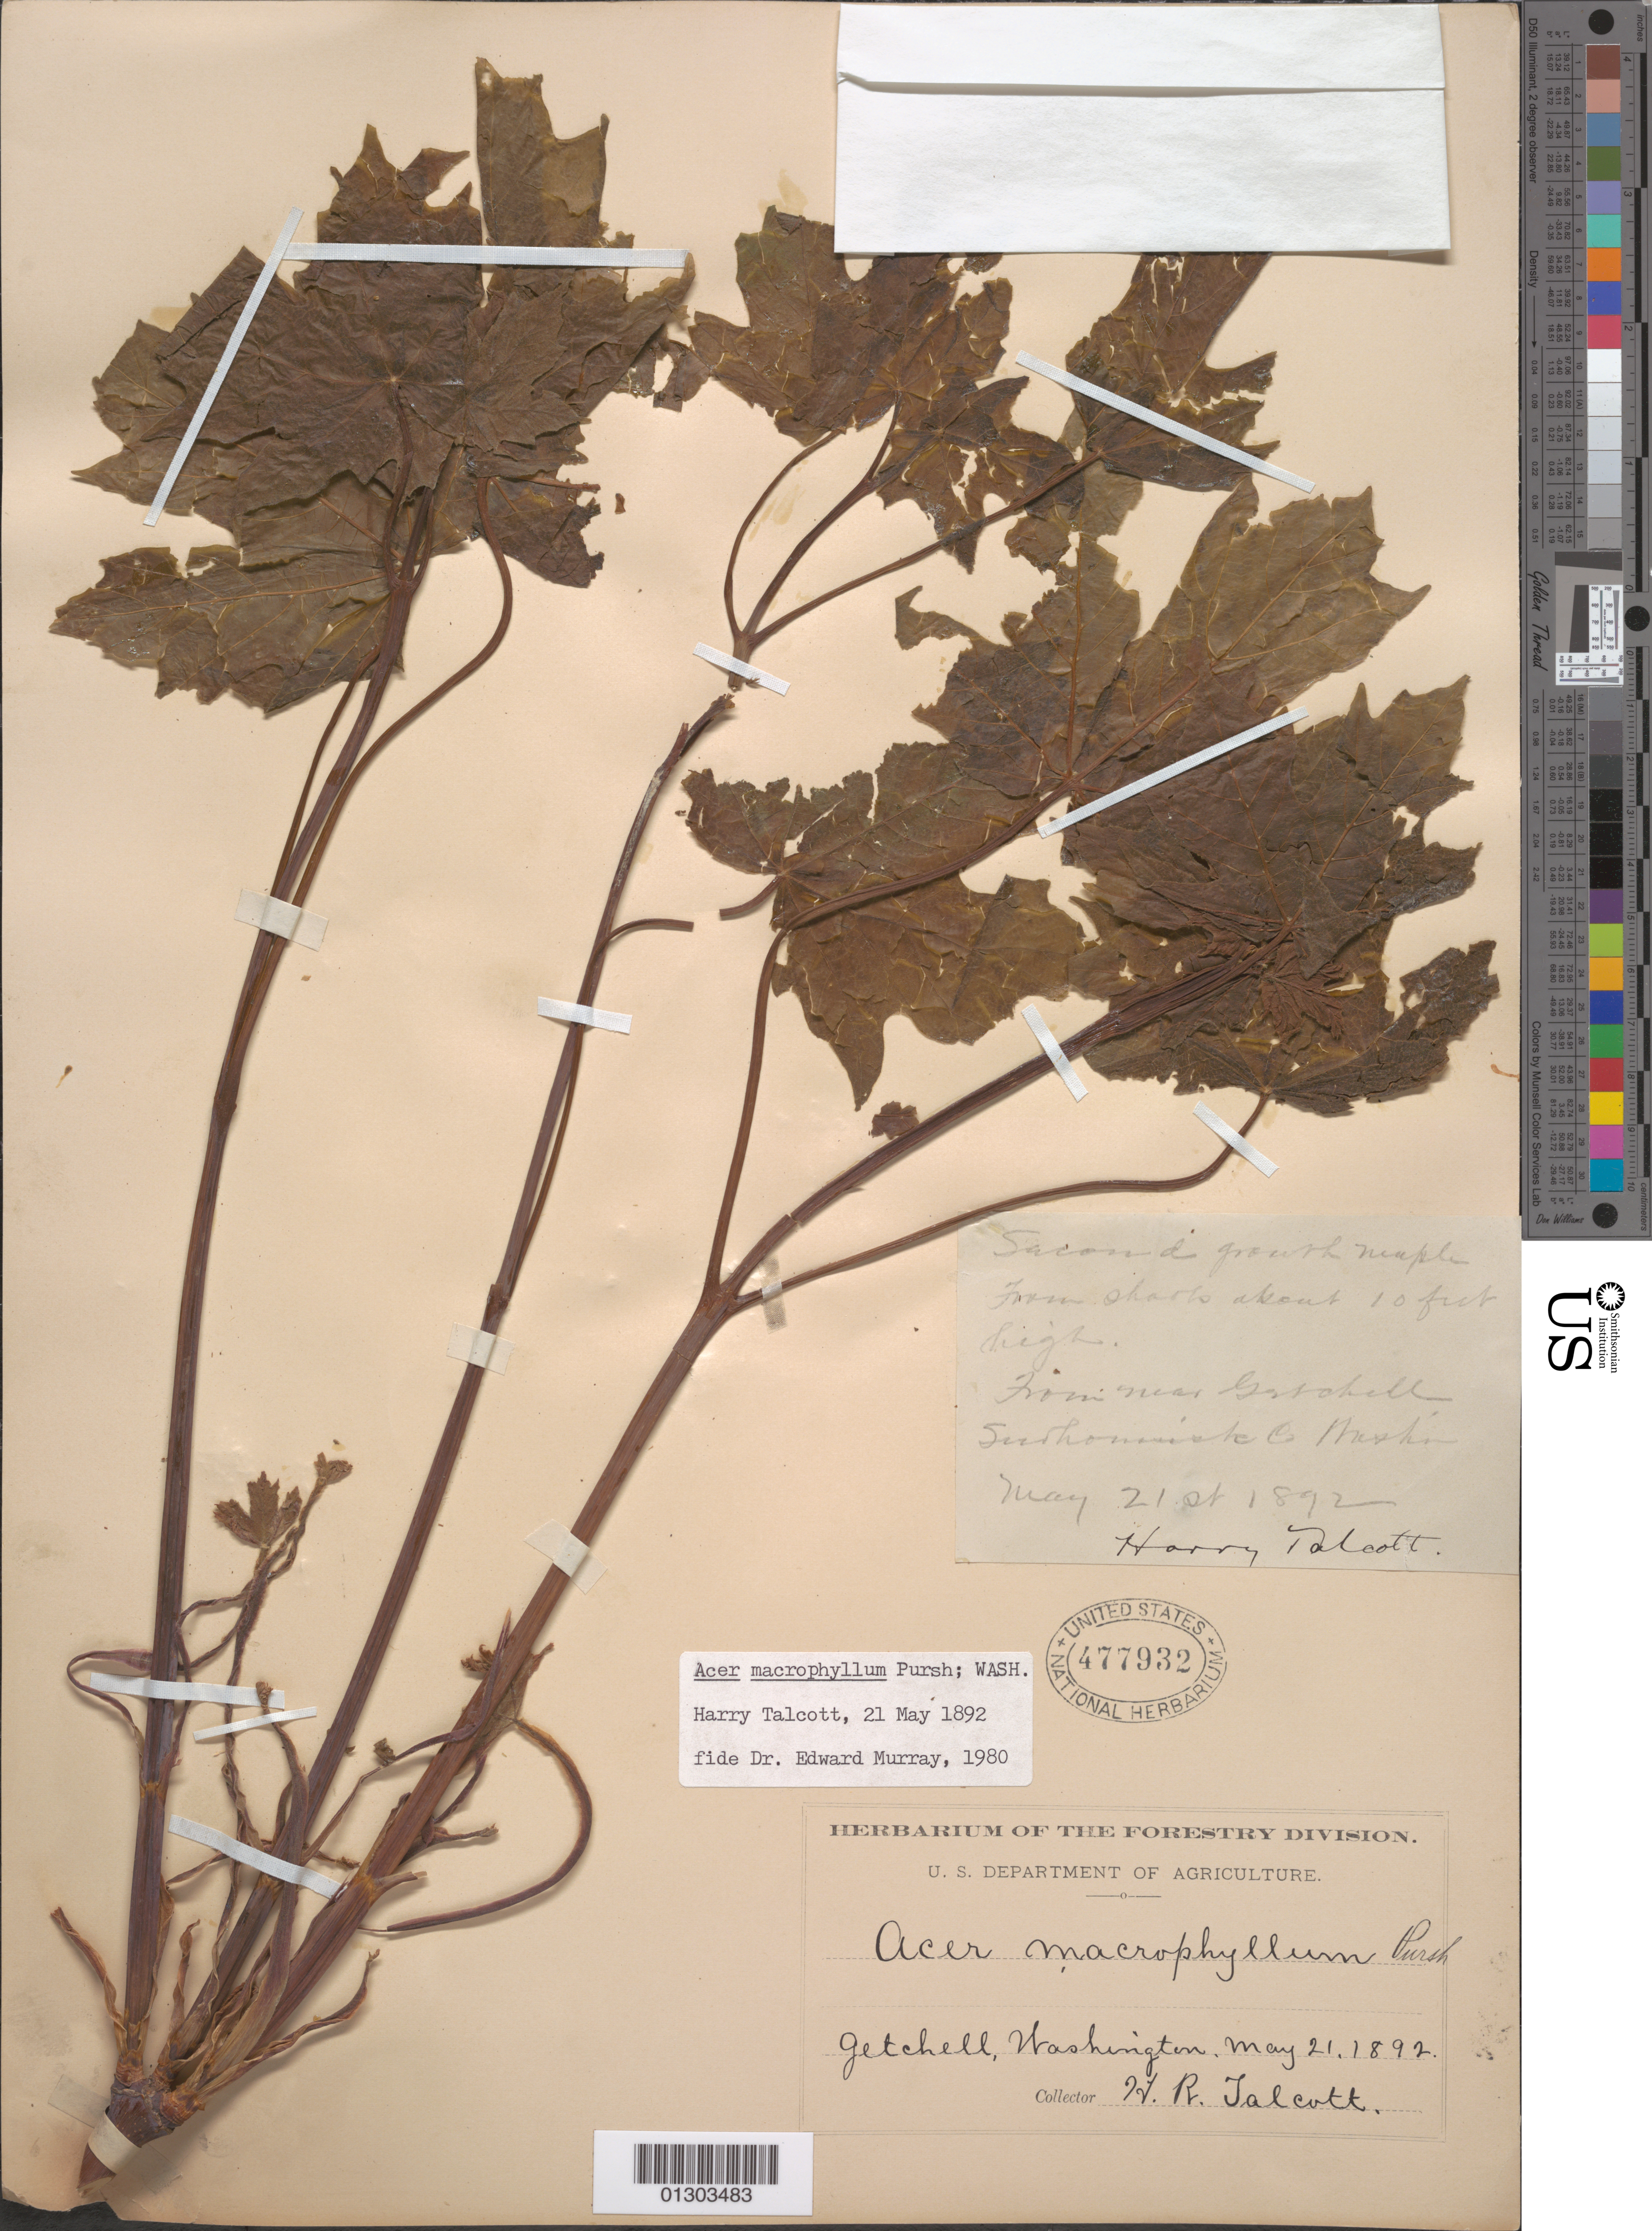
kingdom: Plantae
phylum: Tracheophyta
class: Magnoliopsida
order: Sapindales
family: Sapindaceae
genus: Acer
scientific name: Acer macrophyllum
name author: Pursh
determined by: Murray, Edward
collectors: H. Talcott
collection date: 1892-05-21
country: United States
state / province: Washington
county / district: Snohomish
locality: Getchell, near.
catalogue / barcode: US 477932